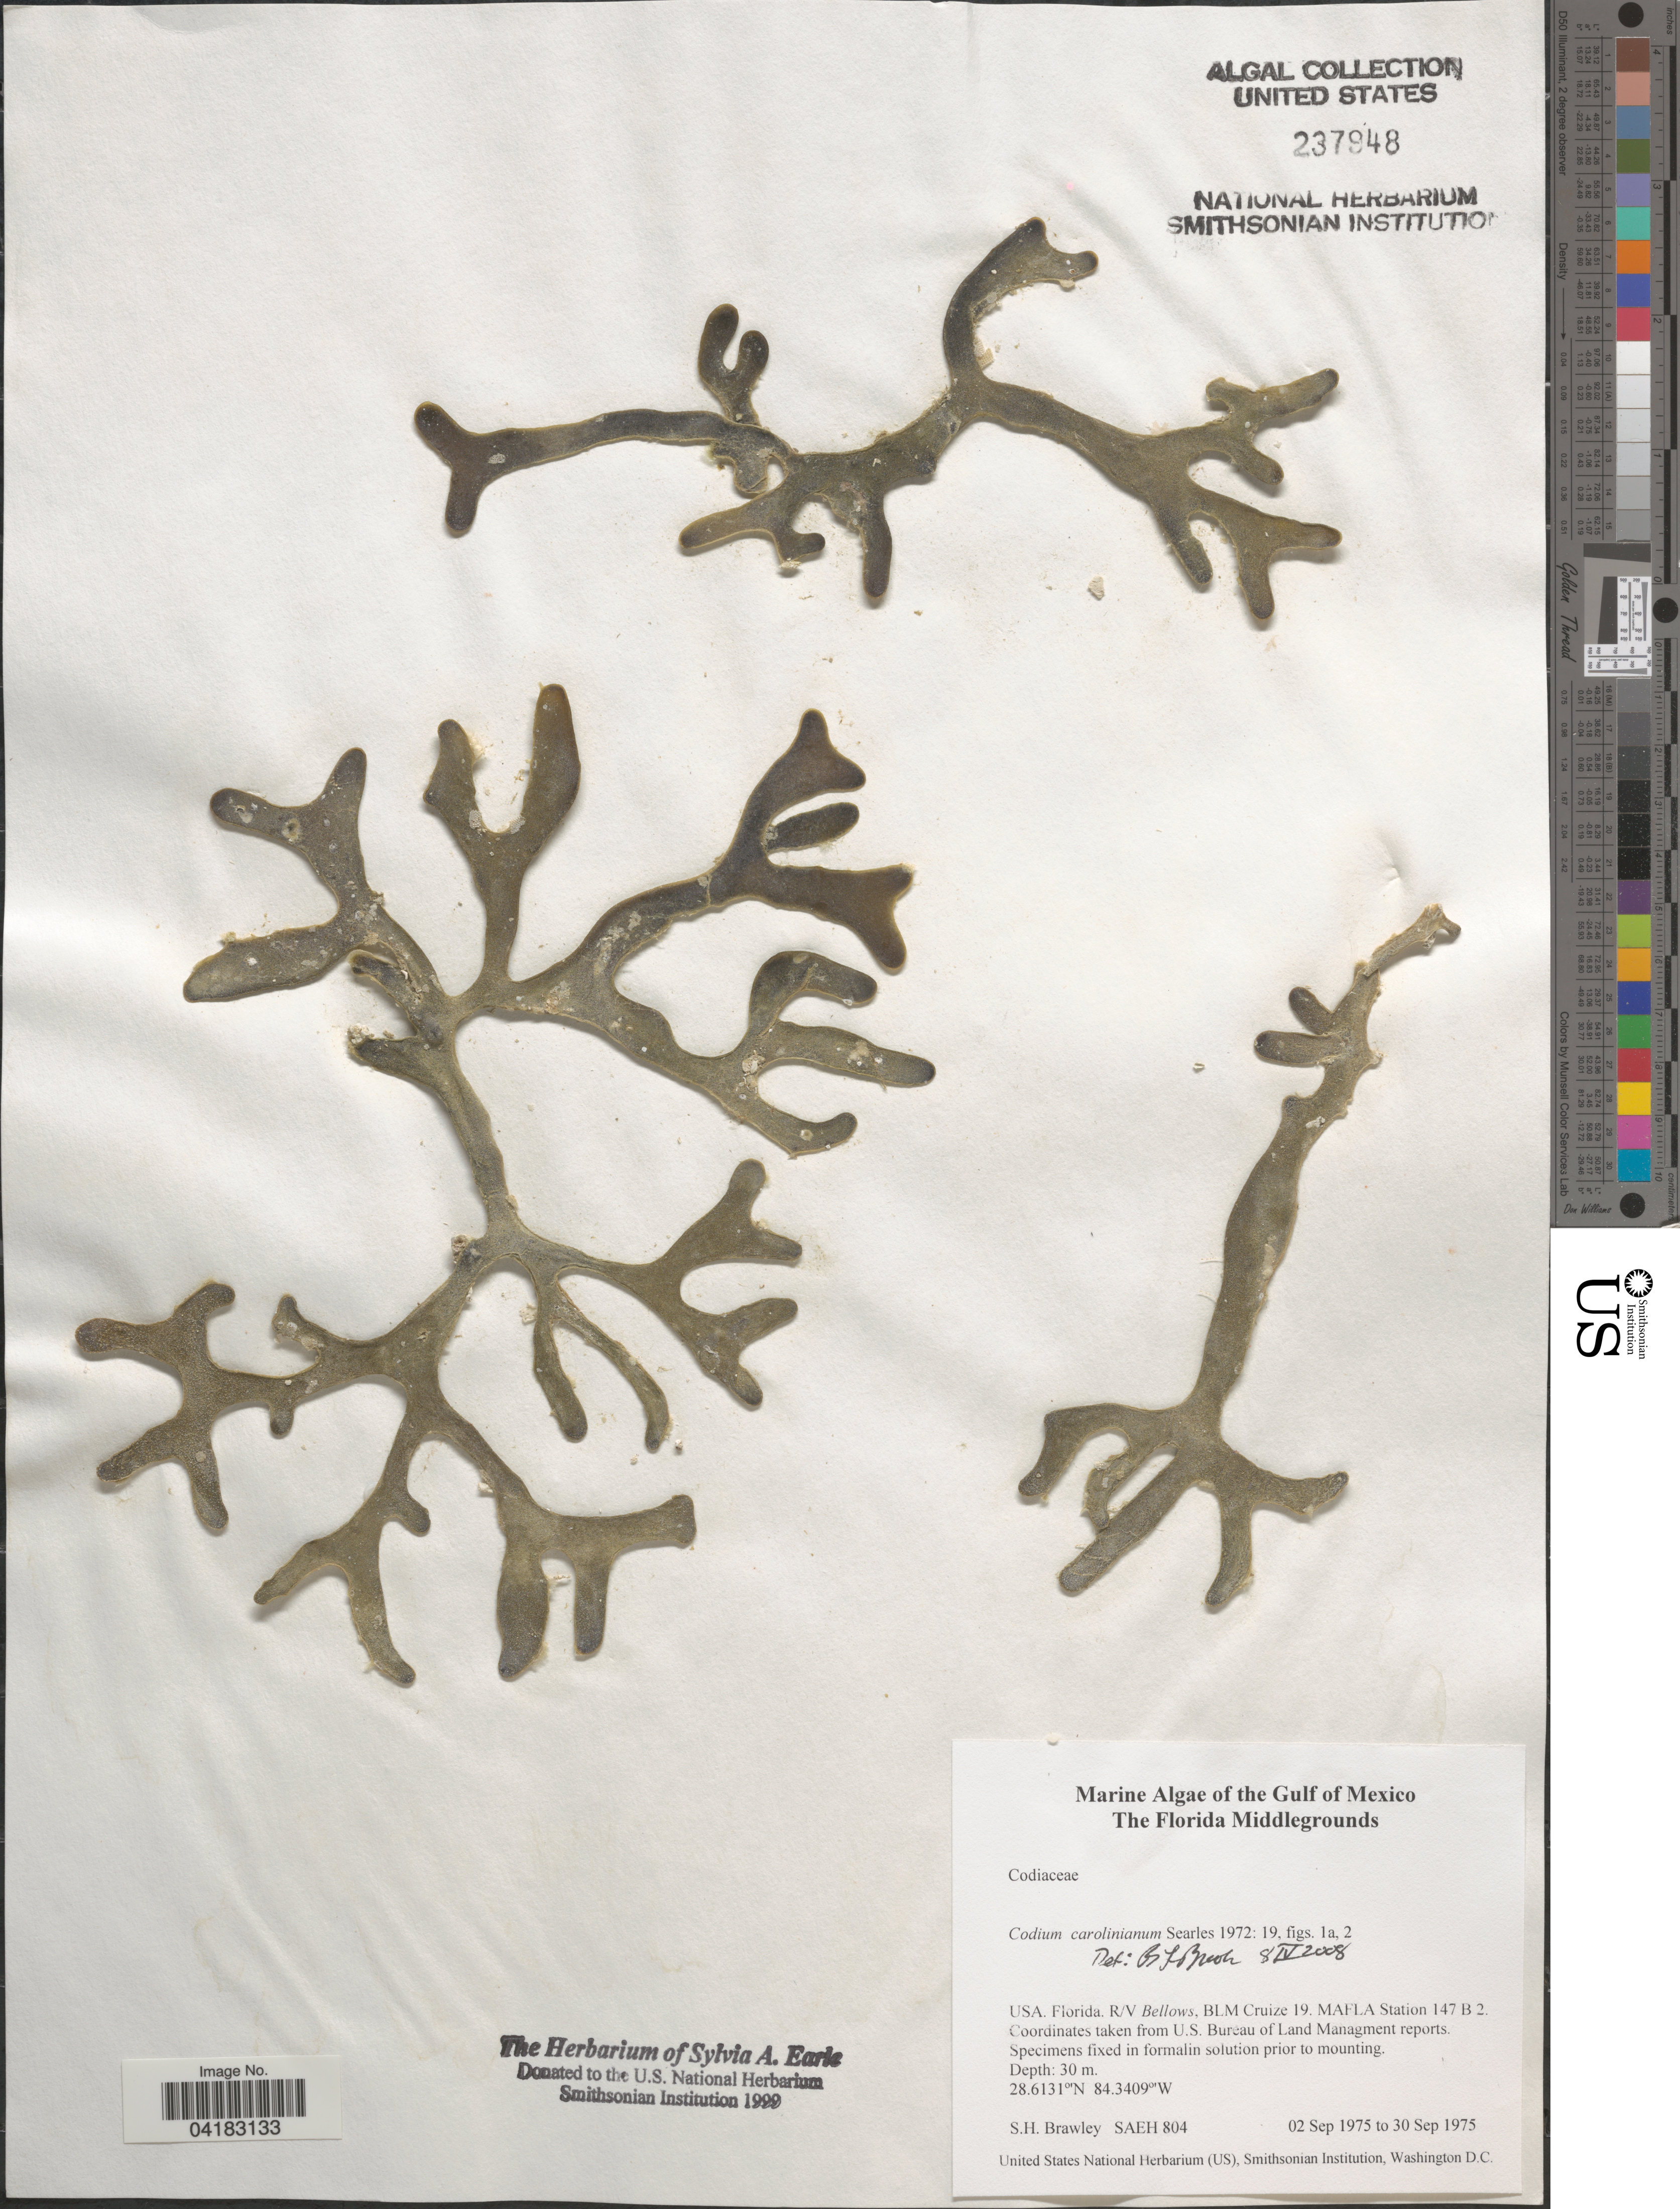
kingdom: Plantae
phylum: Chlorophyta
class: Ulvophyceae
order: Bryopsidales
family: Codiaceae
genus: Codium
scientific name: Codium carolinianum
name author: Searles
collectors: S. Brawley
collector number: SAEH804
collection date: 1975-09-02/1975-09-30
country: United States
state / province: Florida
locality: Gulf of Mexico. The Florida Middlegrounds. R/V Bellows, BLM Cruize 19. MAFLA Station 147 B 2.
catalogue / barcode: US 237948